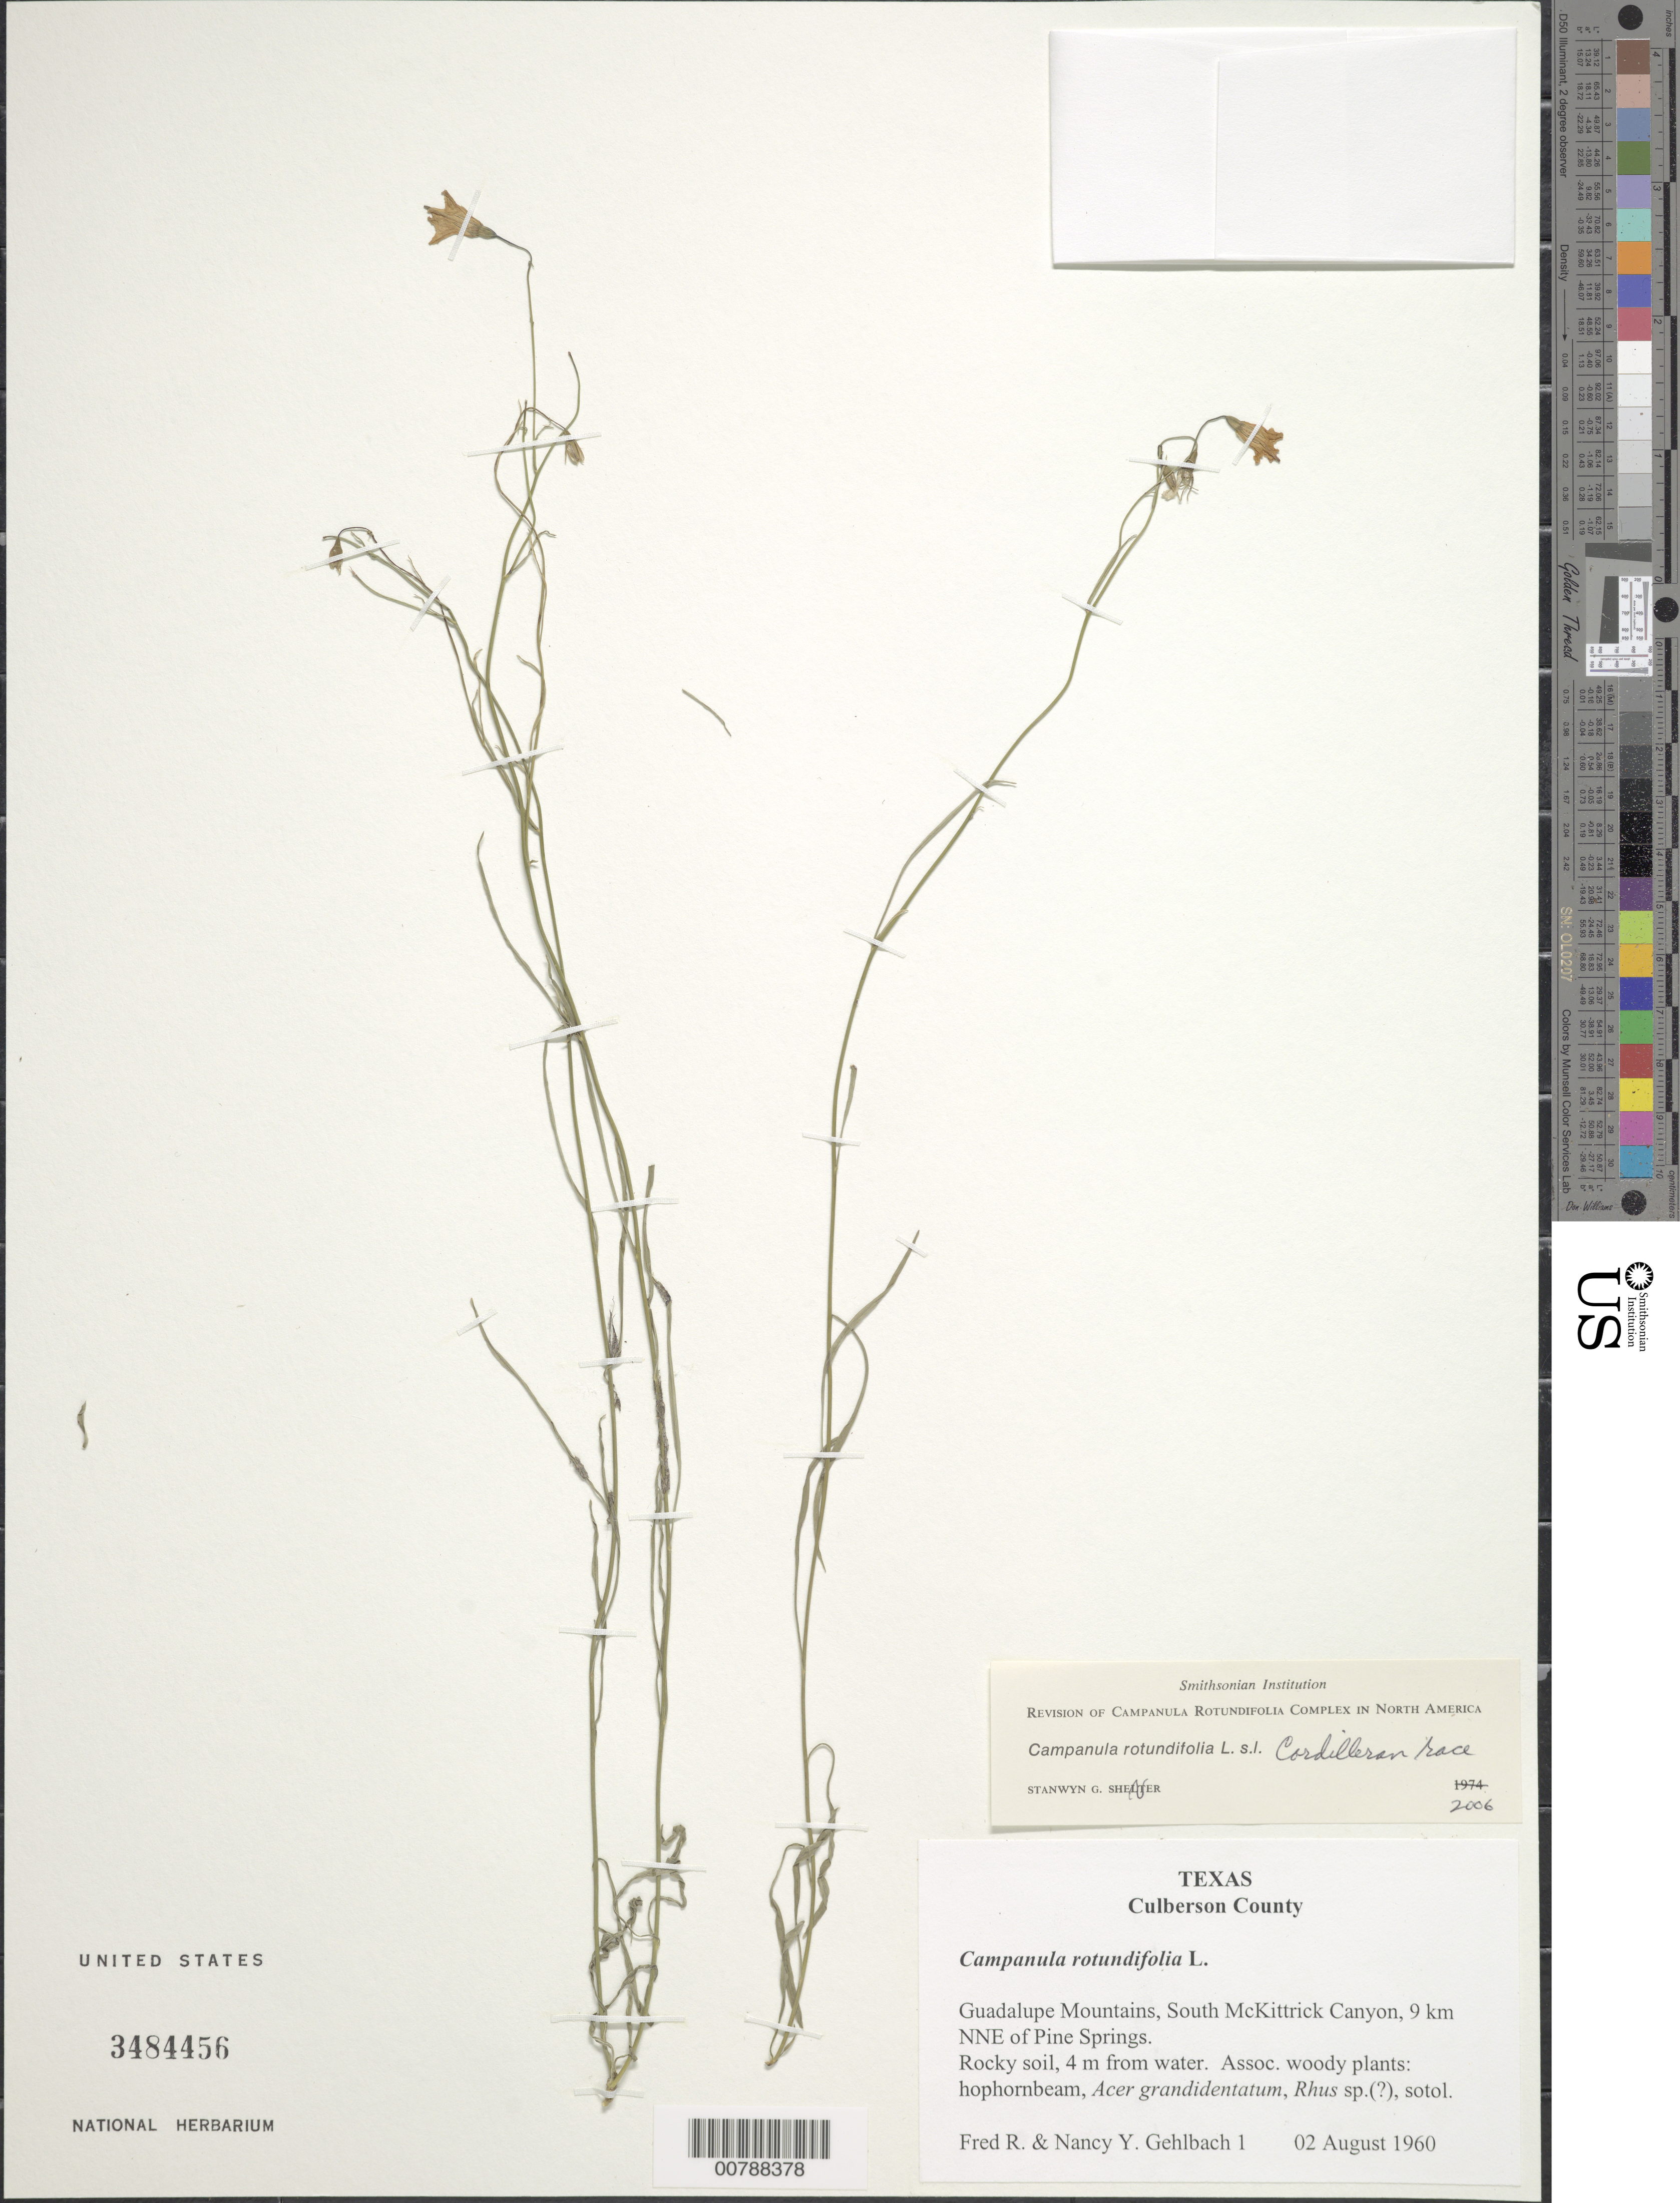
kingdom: Plantae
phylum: Tracheophyta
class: Magnoliopsida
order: Asterales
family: Campanulaceae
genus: Campanula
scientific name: Campanula rotundifolia L. Cordilleran race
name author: L.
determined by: Shetler, Stanwyn G., (US), NMNH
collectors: F. R. Gehlbach & N. Y. Gehlbach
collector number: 1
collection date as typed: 03 August 1960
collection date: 1960-08-03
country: United States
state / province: Texas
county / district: Culberson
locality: Guadalupe Mountains, South McKittrick Canyon, 9 km NNE of Pine Springs.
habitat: Rocky soil, 4 m from water. Assoc. woody plants: hophornbeam, Acer grandidentatum, Rhus sp. (?), sotol.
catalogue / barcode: US 3484456